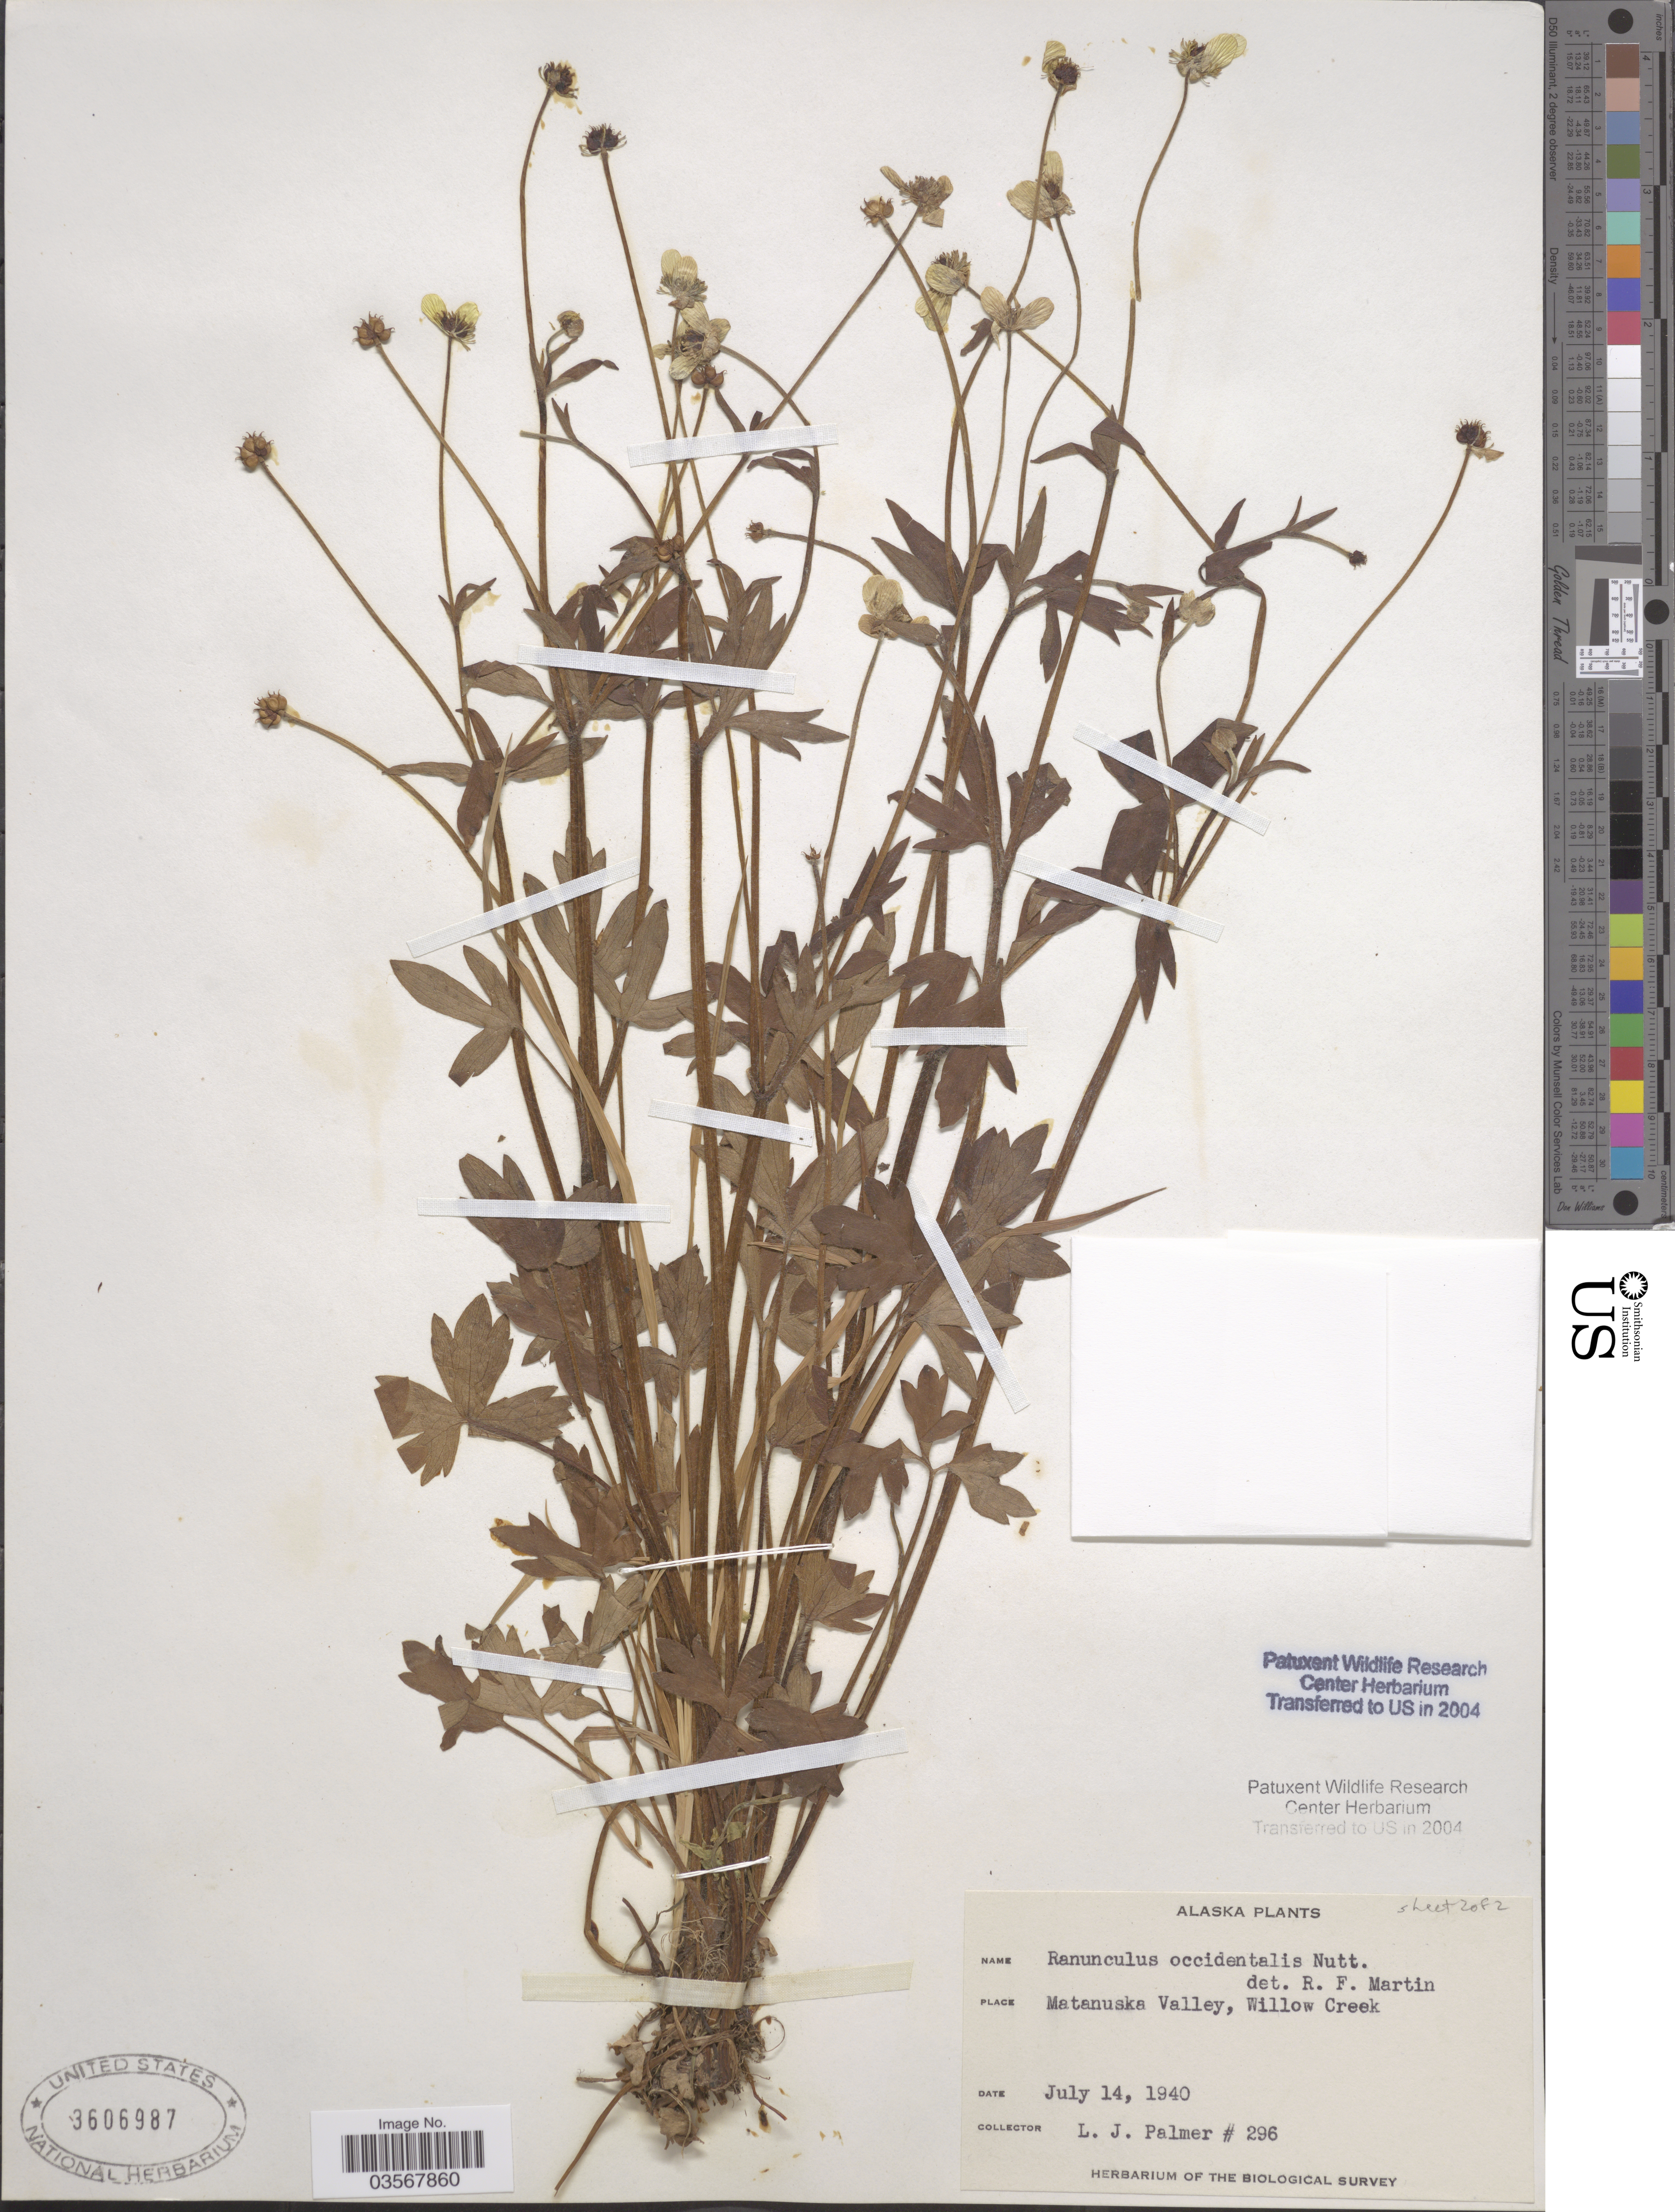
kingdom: Plantae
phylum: Tracheophyta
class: Magnoliopsida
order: Ranunculales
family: Ranunculaceae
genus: Ranunculus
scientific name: Ranunculus occidentalis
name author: Nutt.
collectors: L. J. Palmer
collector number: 296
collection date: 1940-07-14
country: United States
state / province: Alaska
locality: Matanuska Valley, Willow Creek.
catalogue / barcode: US 3606987